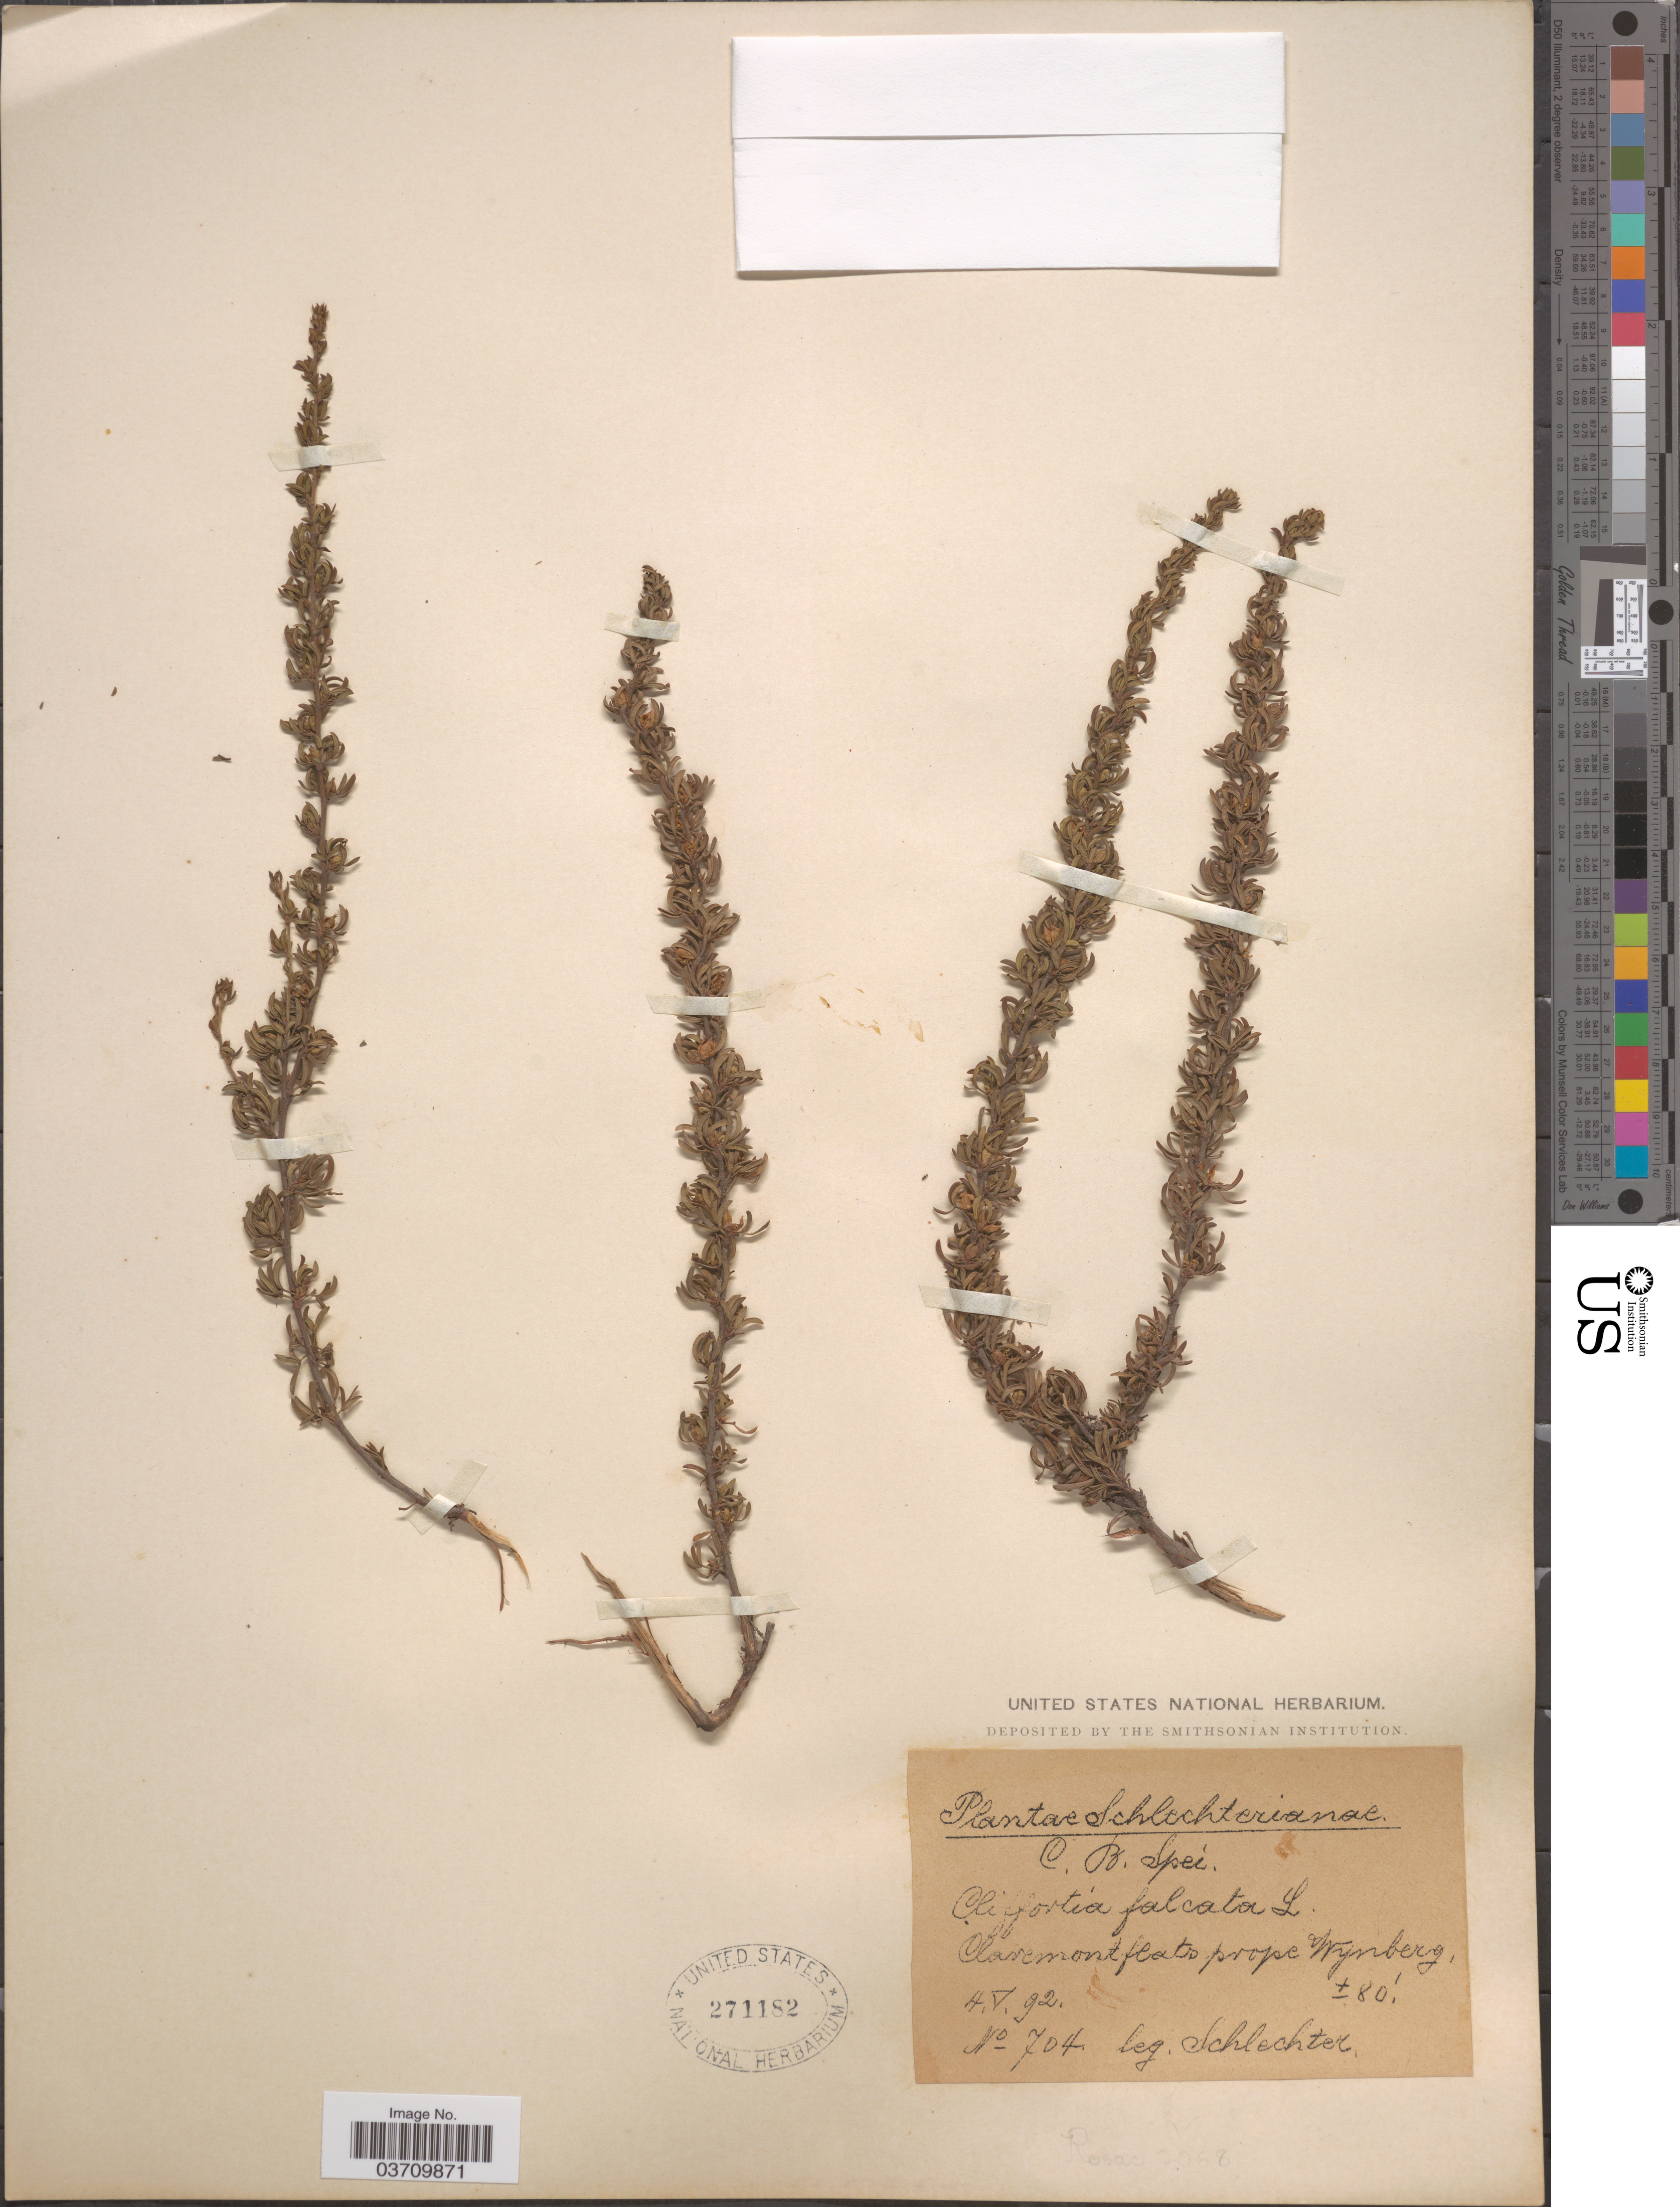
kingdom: Plantae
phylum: Tracheophyta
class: Magnoliopsida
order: Rosales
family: Rosaceae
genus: Cliffortia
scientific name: Cliffortia falcata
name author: L. f.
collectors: Schlechter, --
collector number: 704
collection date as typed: Transcribed d/m/y: 4/5/92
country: South Africa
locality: C. B. Spei. Claremont flats prope Wynberg.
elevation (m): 24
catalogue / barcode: US 271182